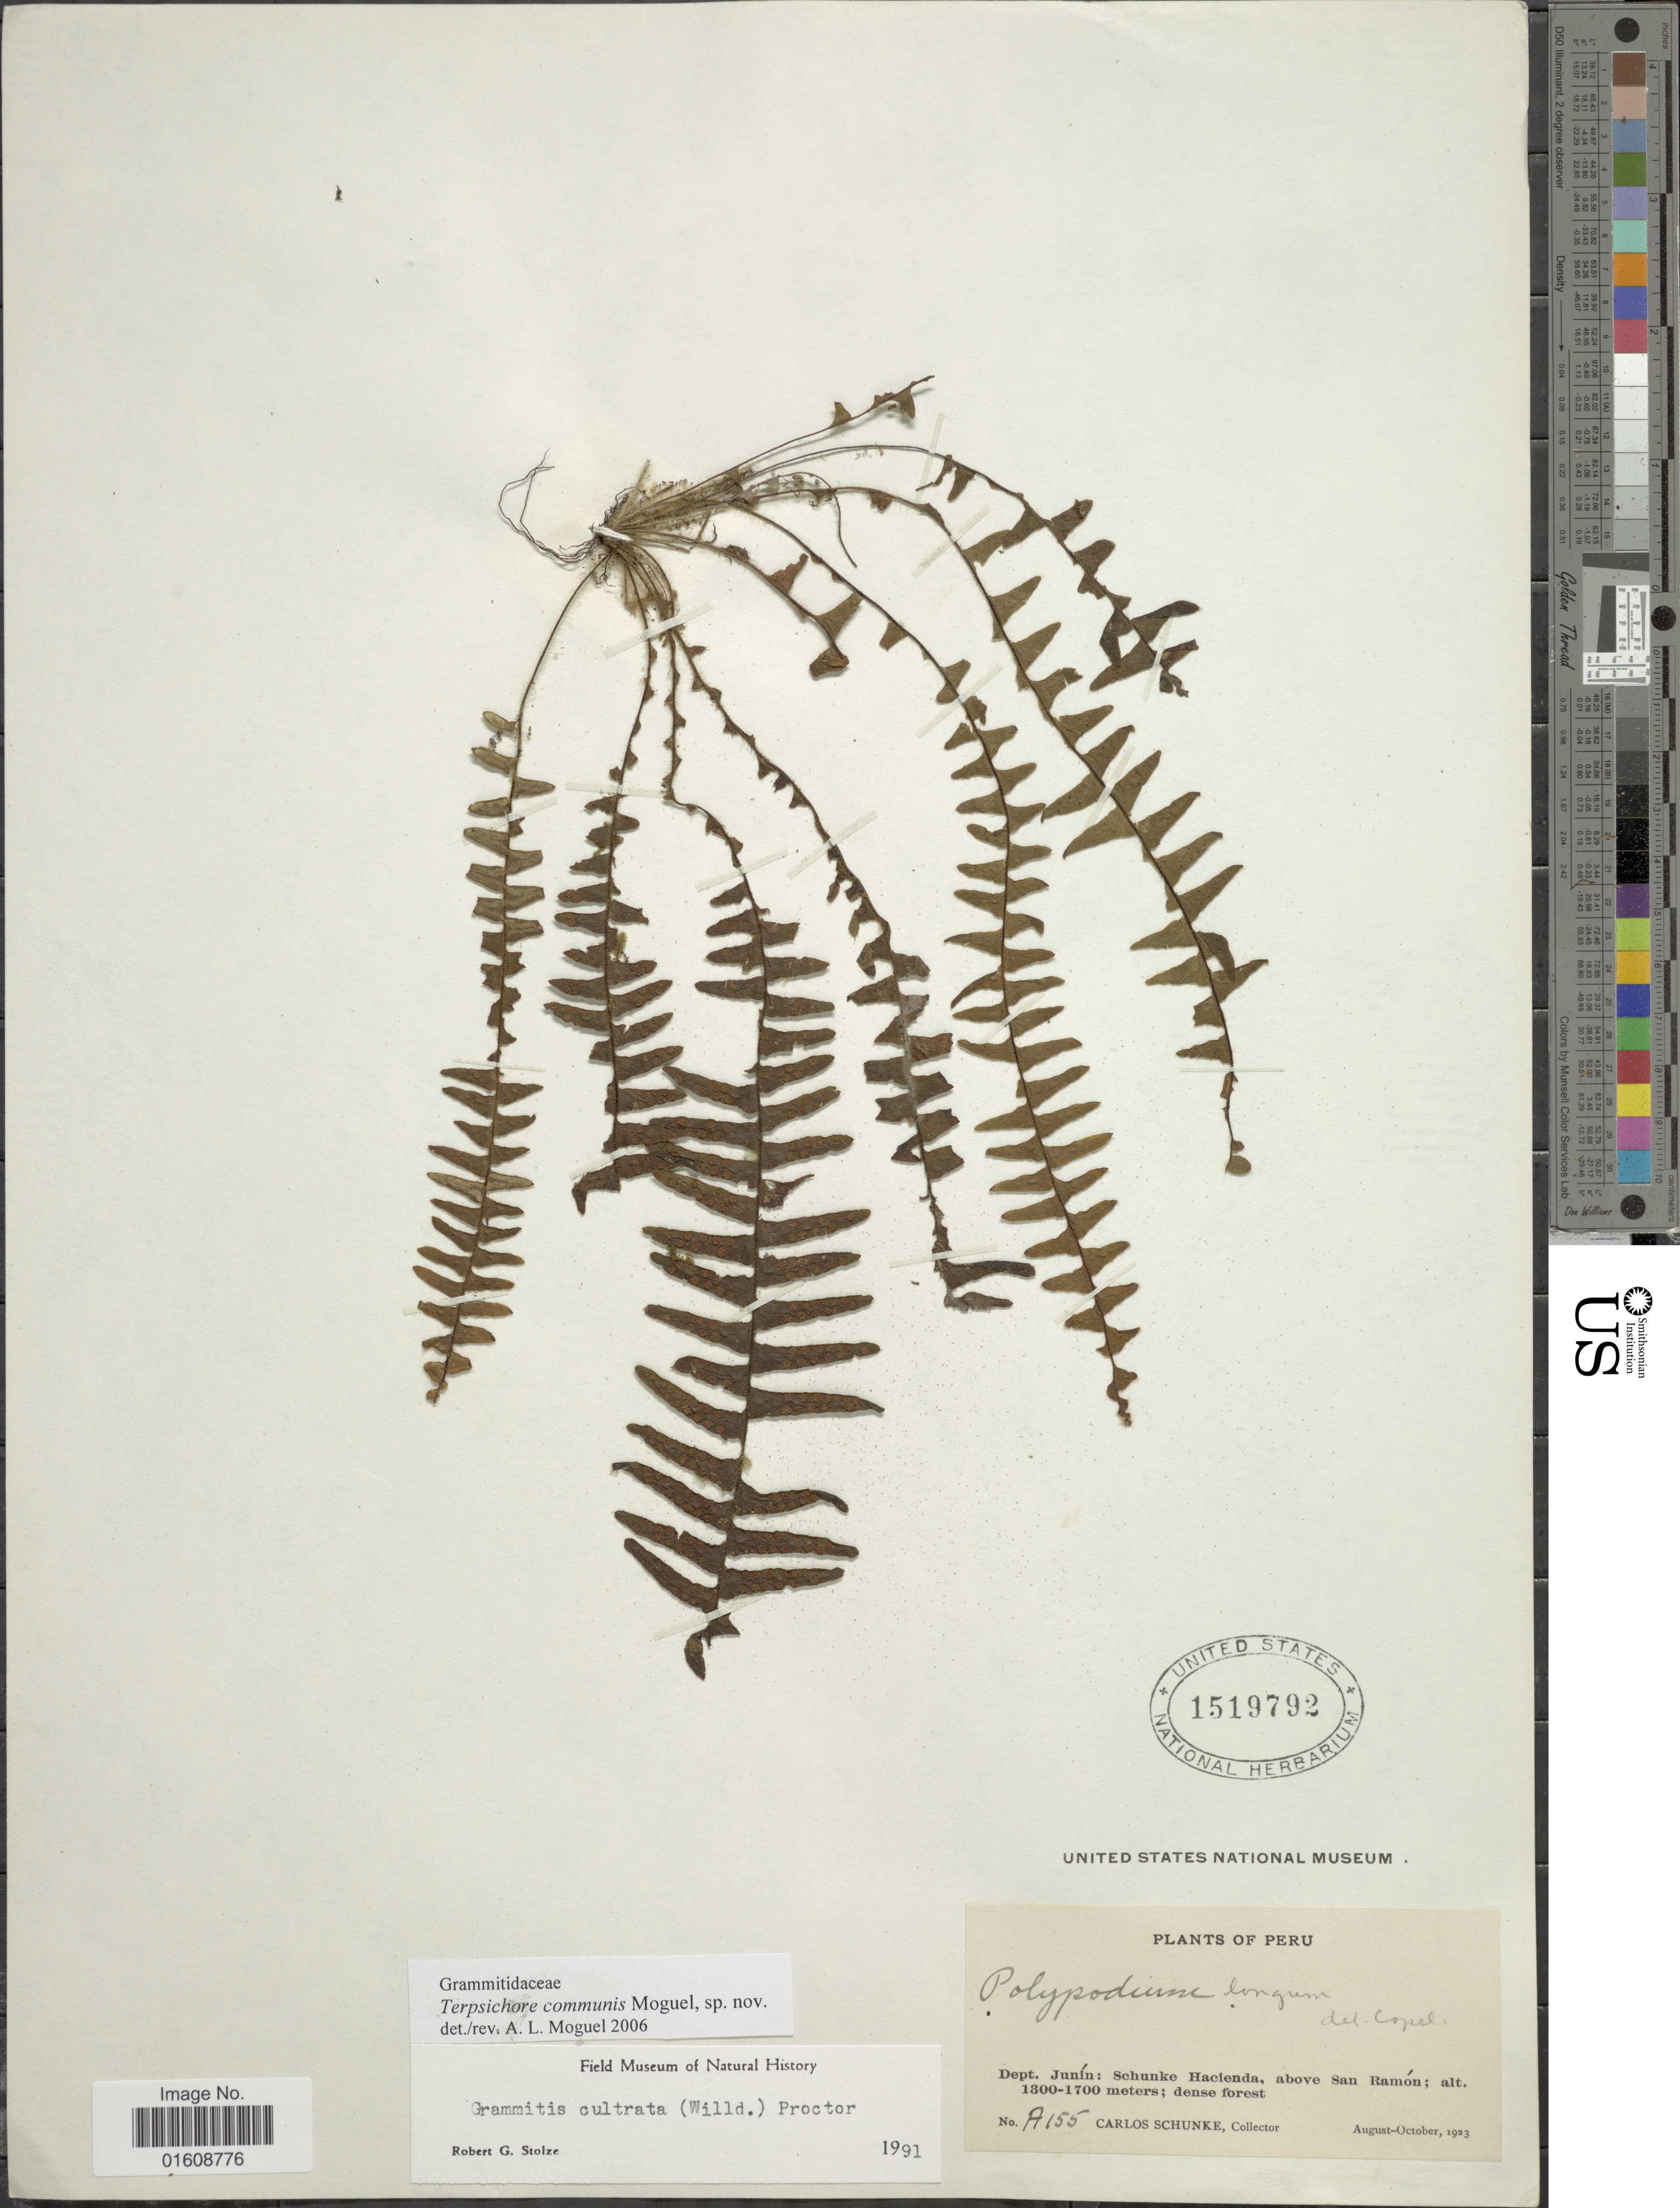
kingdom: Plantae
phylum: Tracheophyta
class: Polypodiopsida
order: Polypodiales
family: Polypodiaceae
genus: Alansmia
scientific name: Alansmia cultrata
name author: (Bory ex Willd.) Moguel & M. Kessler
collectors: C. Schunke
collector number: A155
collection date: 1923-08/1923-10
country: Peru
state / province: Junín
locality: Schunke Hacienda, above San Ramón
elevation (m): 1300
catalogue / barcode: US 1519792